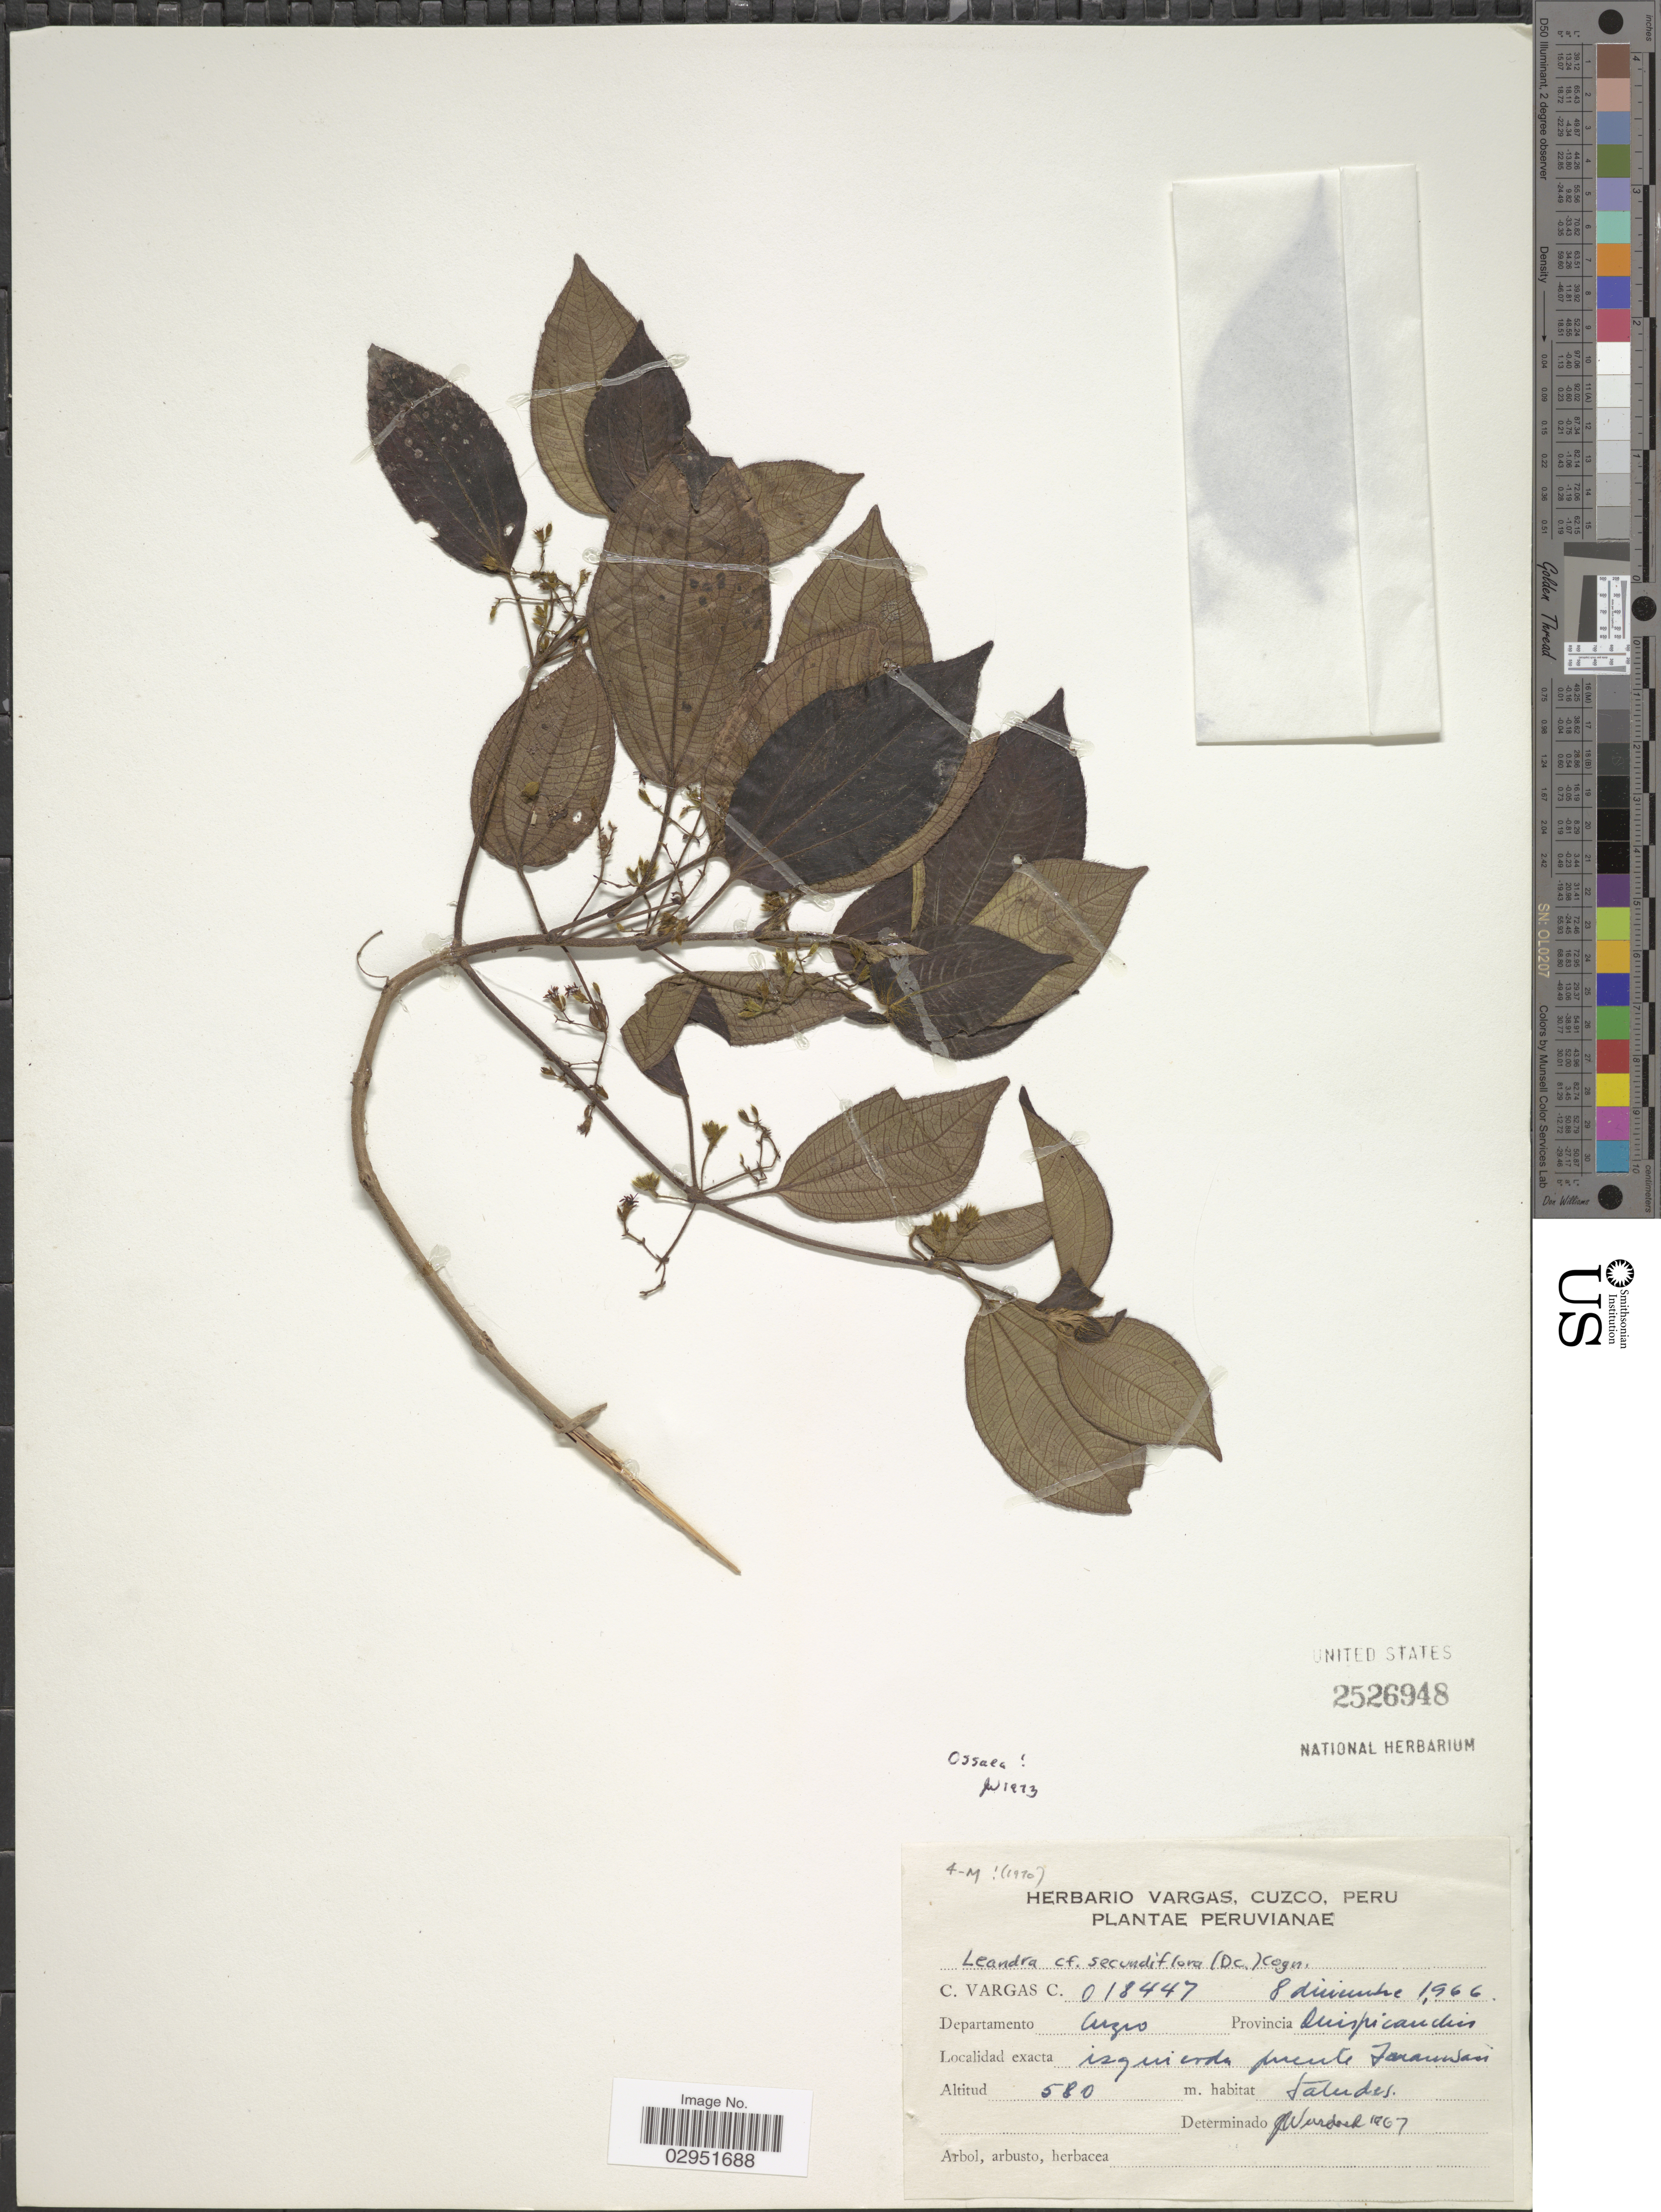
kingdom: Plantae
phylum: Tracheophyta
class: Magnoliopsida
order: Myrtales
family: Melastomataceae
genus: Ossaea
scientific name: Ossaea sp.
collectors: C. Vargas Calderón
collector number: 018447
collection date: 1966-12-08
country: Peru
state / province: Cusco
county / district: Quispicanchis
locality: Izquierda puente Inambari.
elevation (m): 580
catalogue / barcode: US 2526948